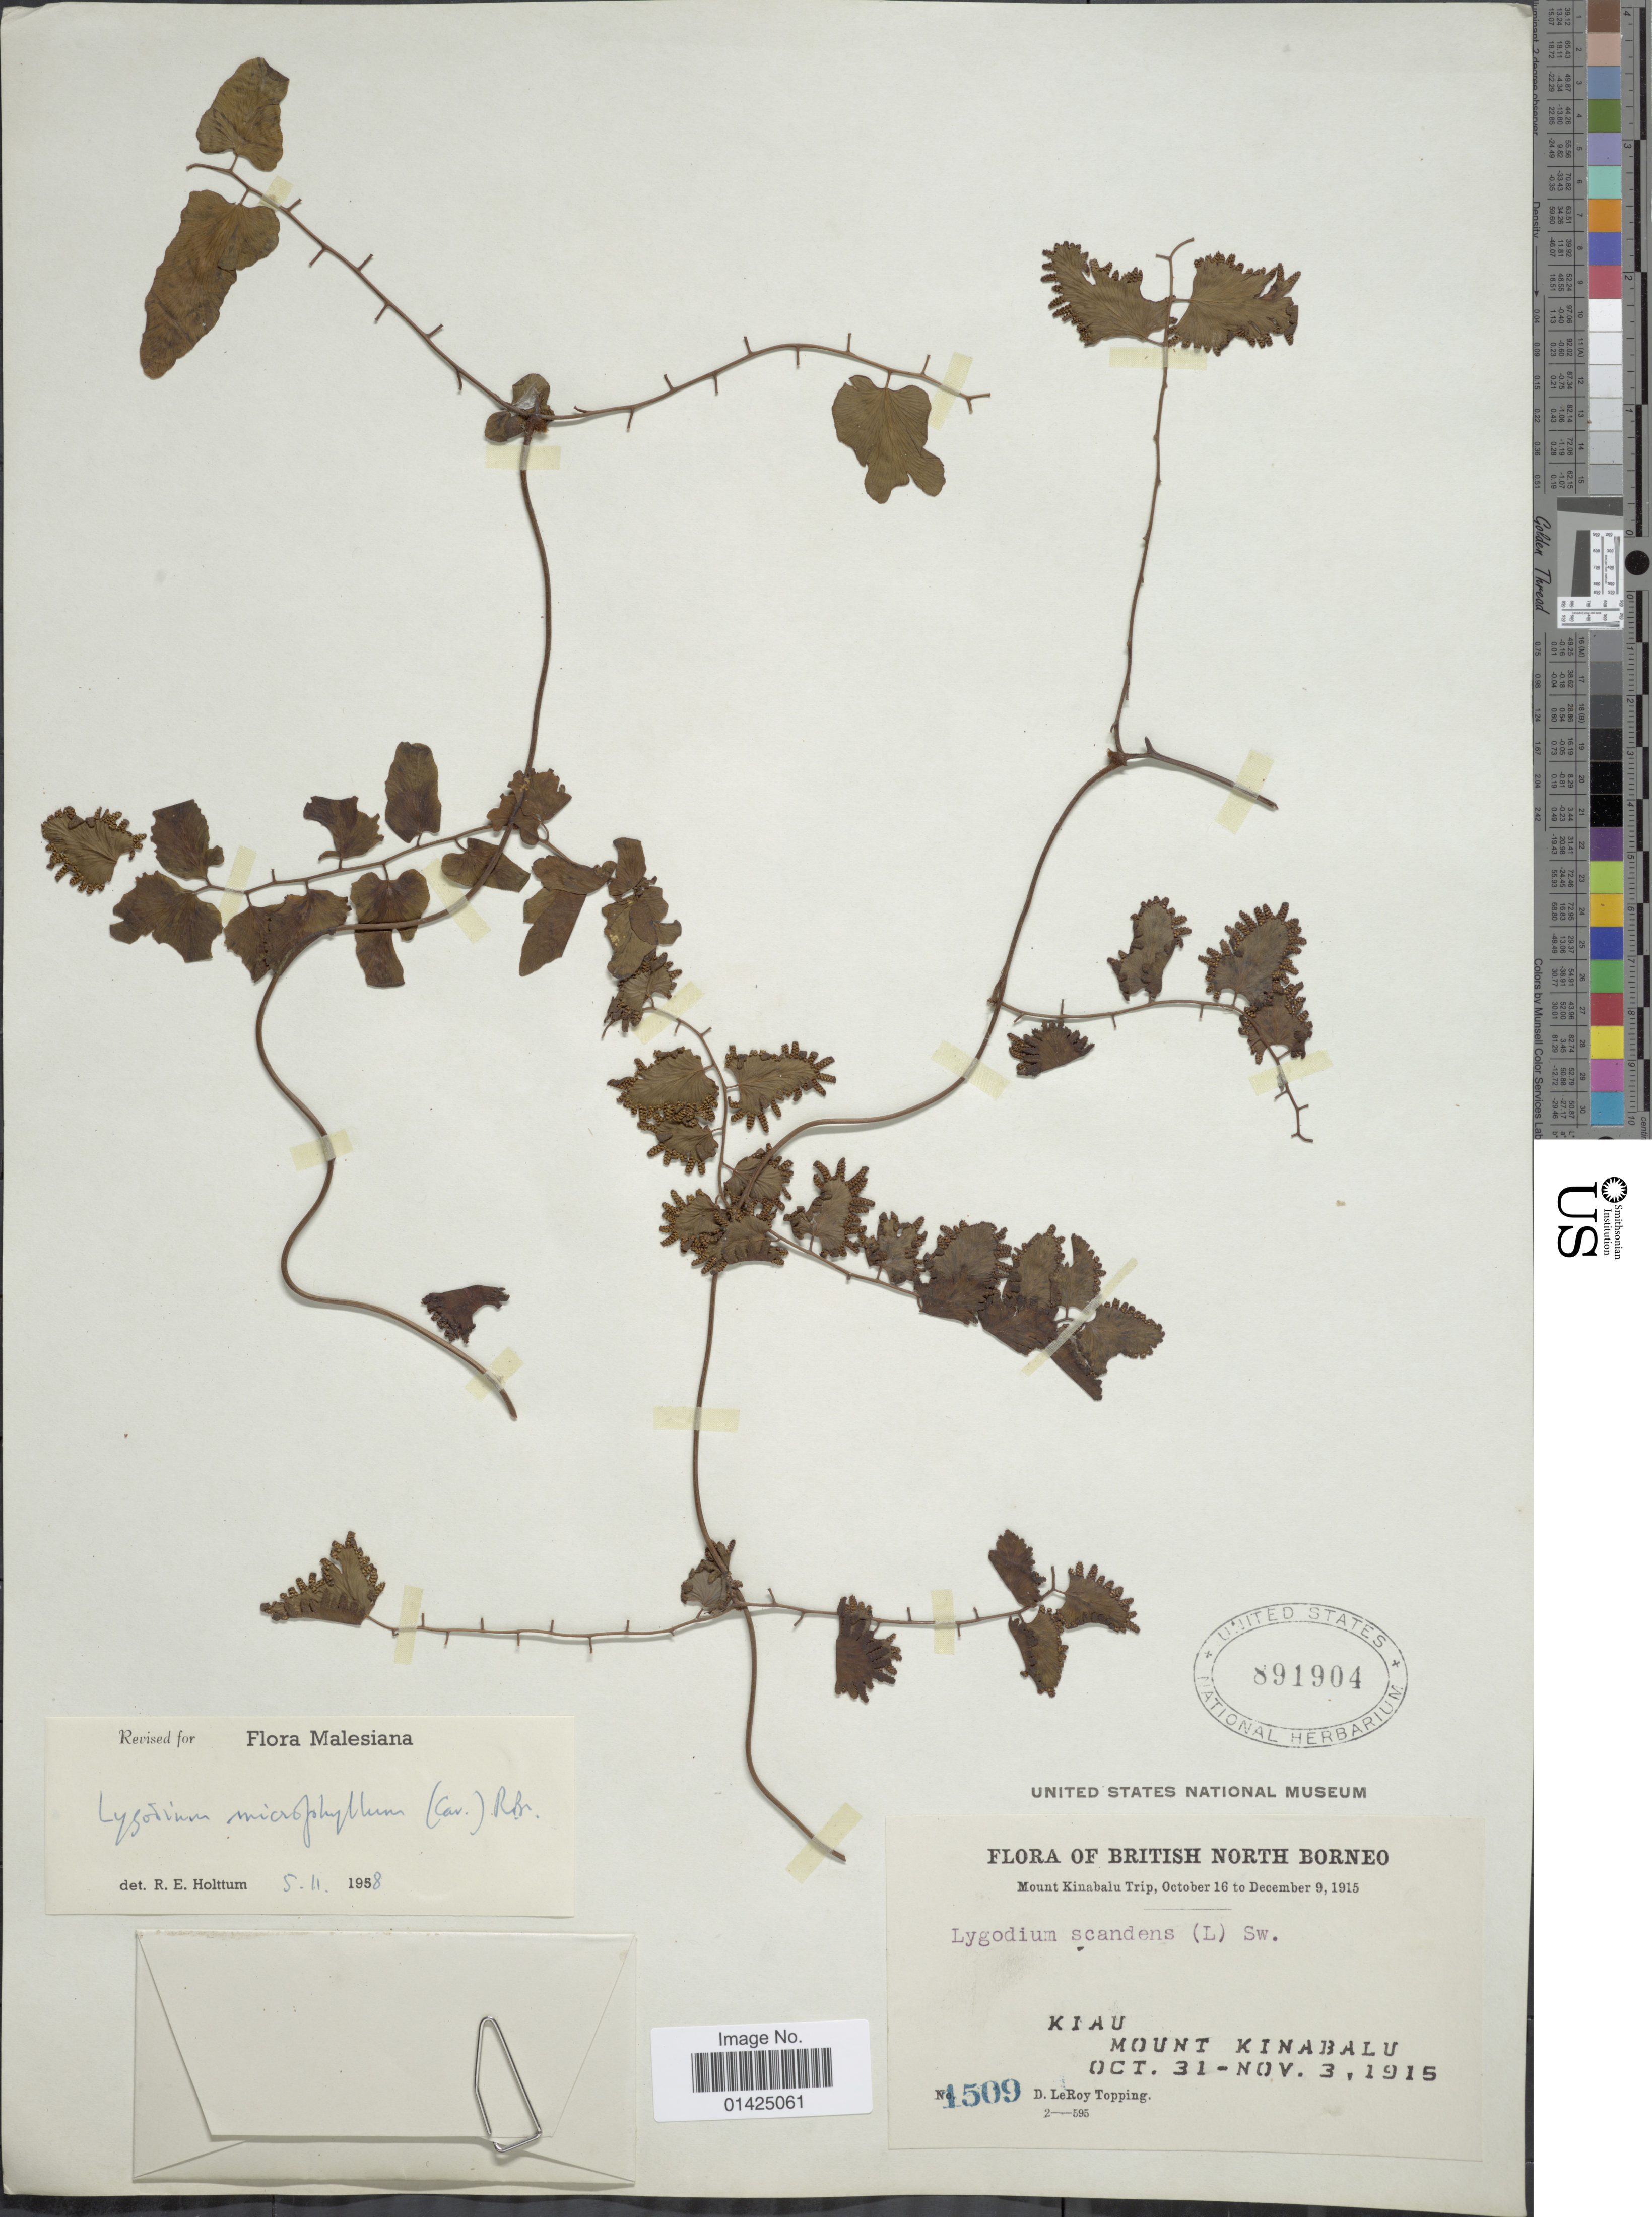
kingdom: Plantae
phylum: Tracheophyta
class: Polypodiopsida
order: Schizaeales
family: Lygodiaceae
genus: Lygodium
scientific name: Lygodium microphyllum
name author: (Cav.) R. Br.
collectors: D. L. Topping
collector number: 1509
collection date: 1915-10-31/1915-11-03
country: Malaysia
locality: British North Borneo, Kiau, Mount Kinabalu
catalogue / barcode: US 891904